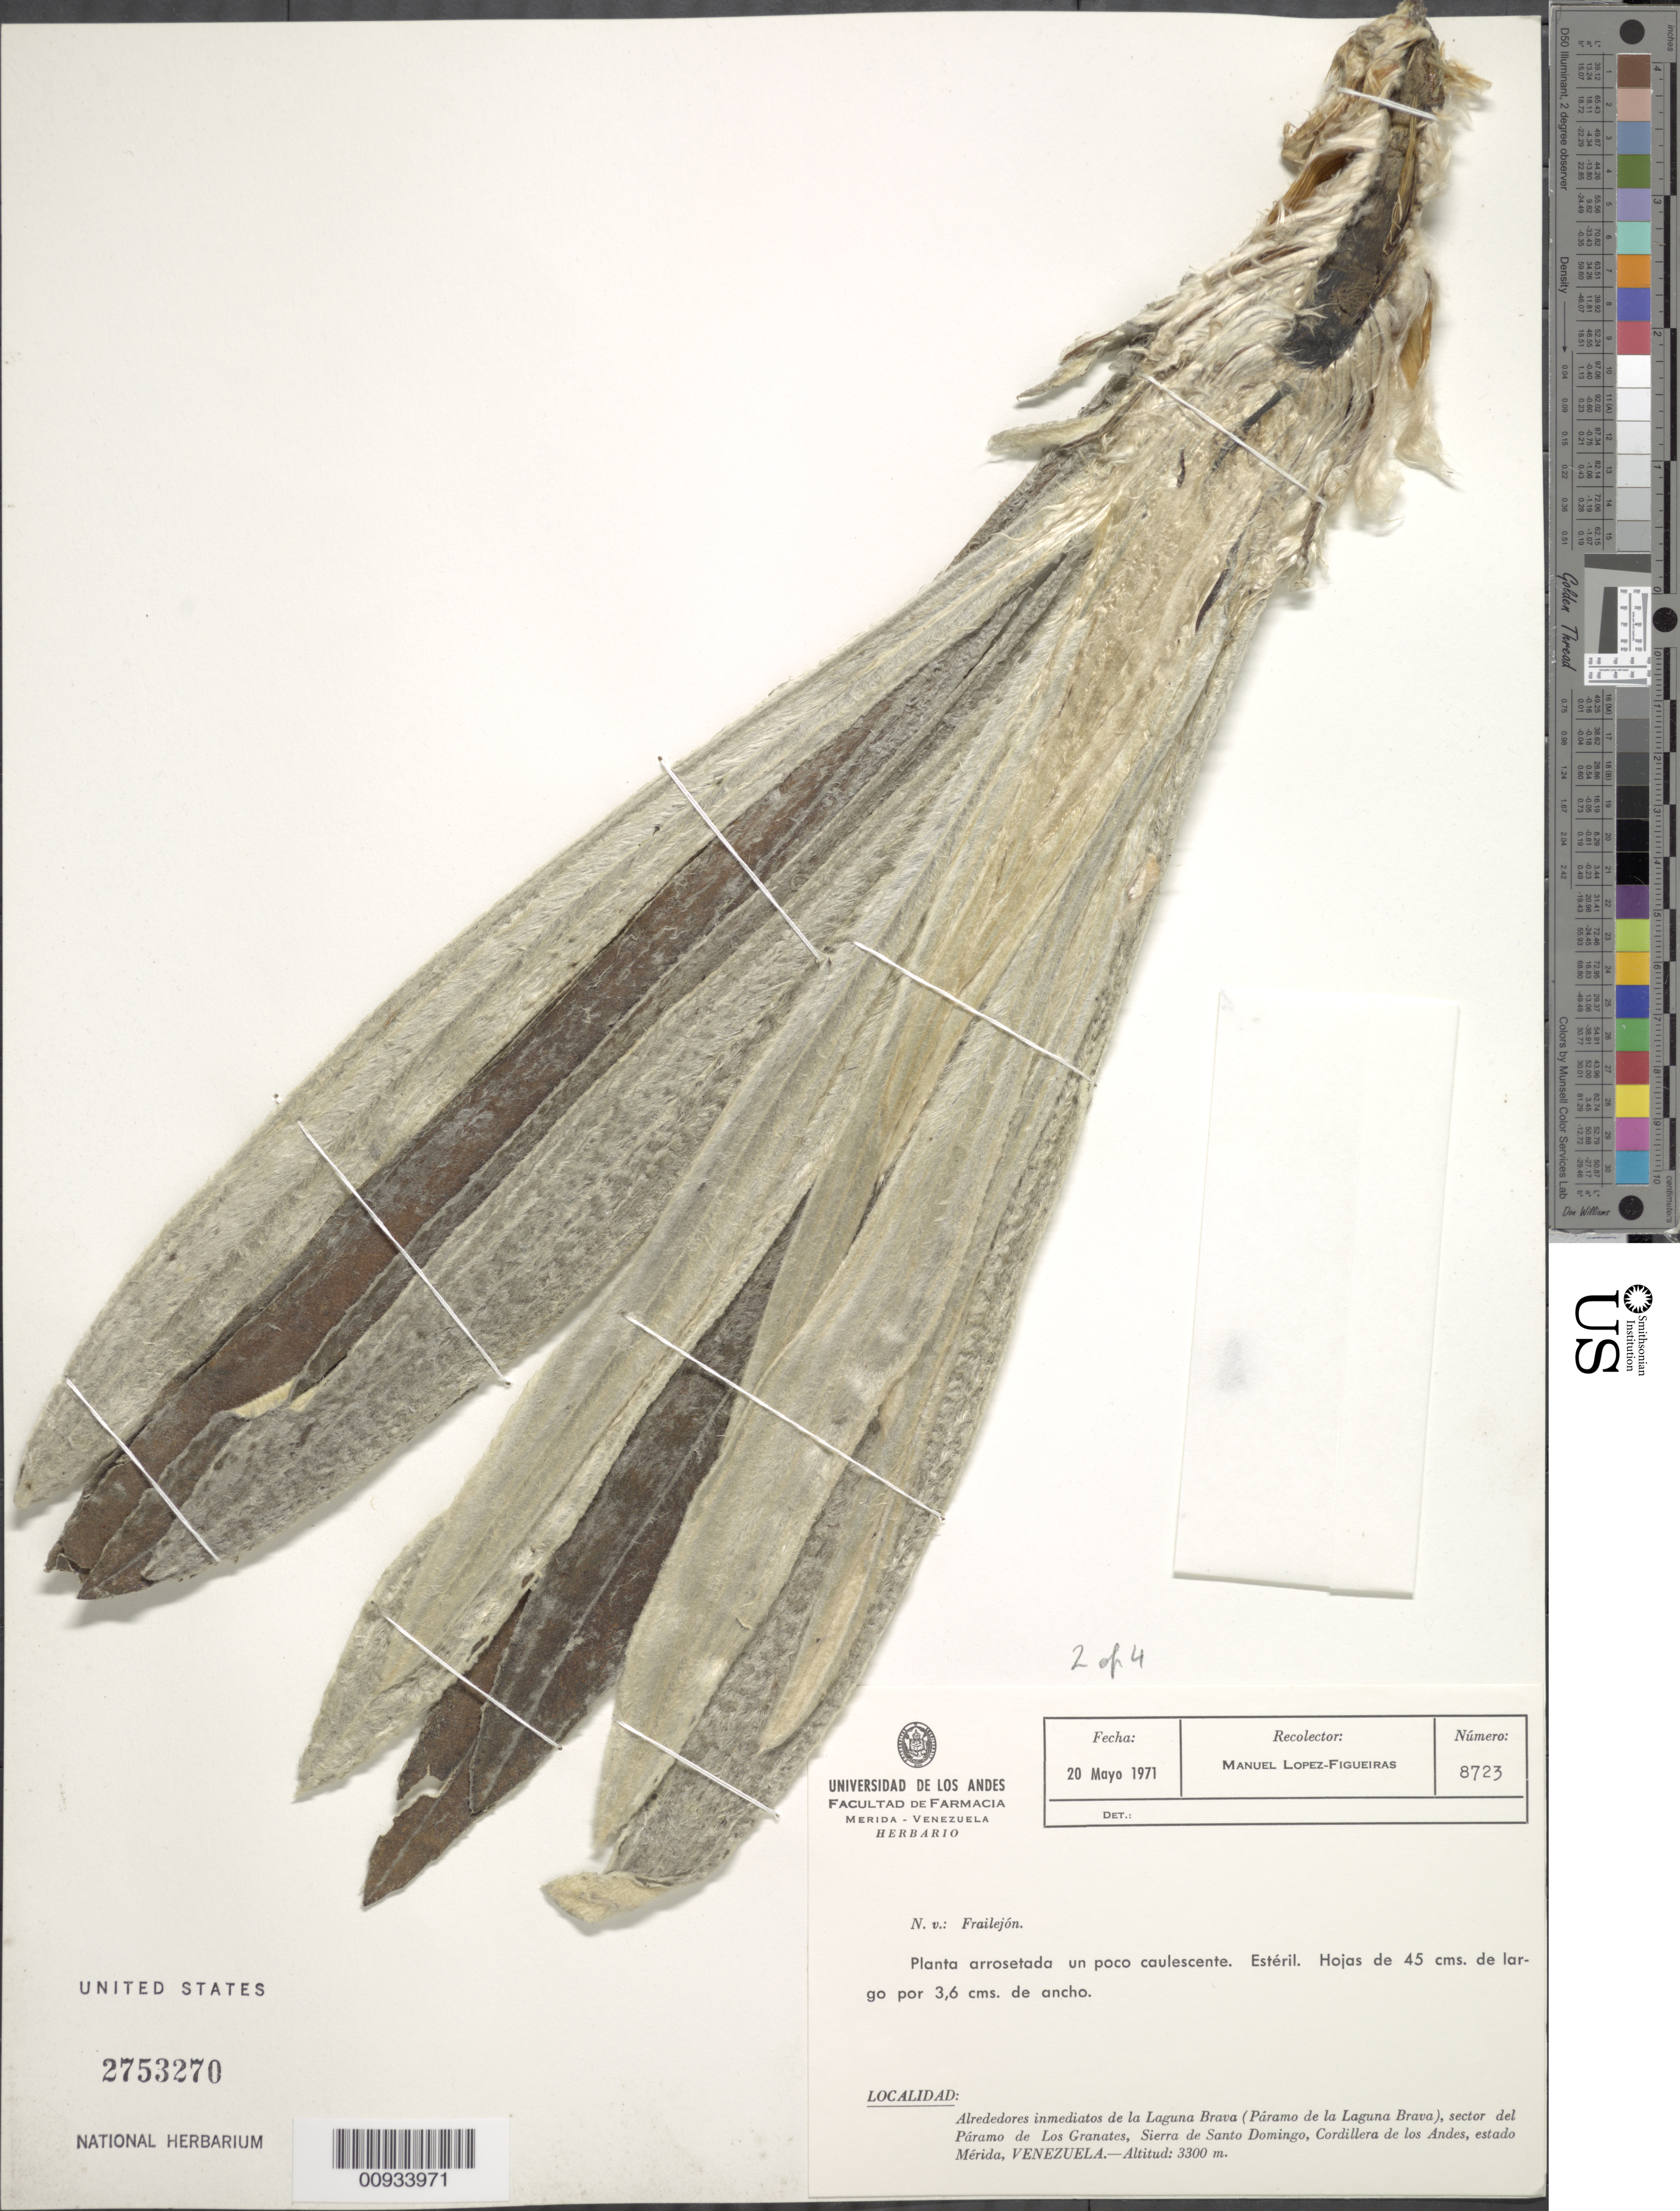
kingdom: Plantae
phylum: Tracheophyta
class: Magnoliopsida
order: Asterales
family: Asteraceae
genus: Espeletia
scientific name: Espeletia sp.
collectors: M. López Figueiras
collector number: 8723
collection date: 1971-05-20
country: Venezuela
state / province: Mérida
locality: Alrededores inmediatos de la Laguna Brava (Paramo de la Laguna Brava), sector del Paramo de Los Granates, Sierra de Santo Domingo, Cordillera de los Andes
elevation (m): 3300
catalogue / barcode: US 2753270